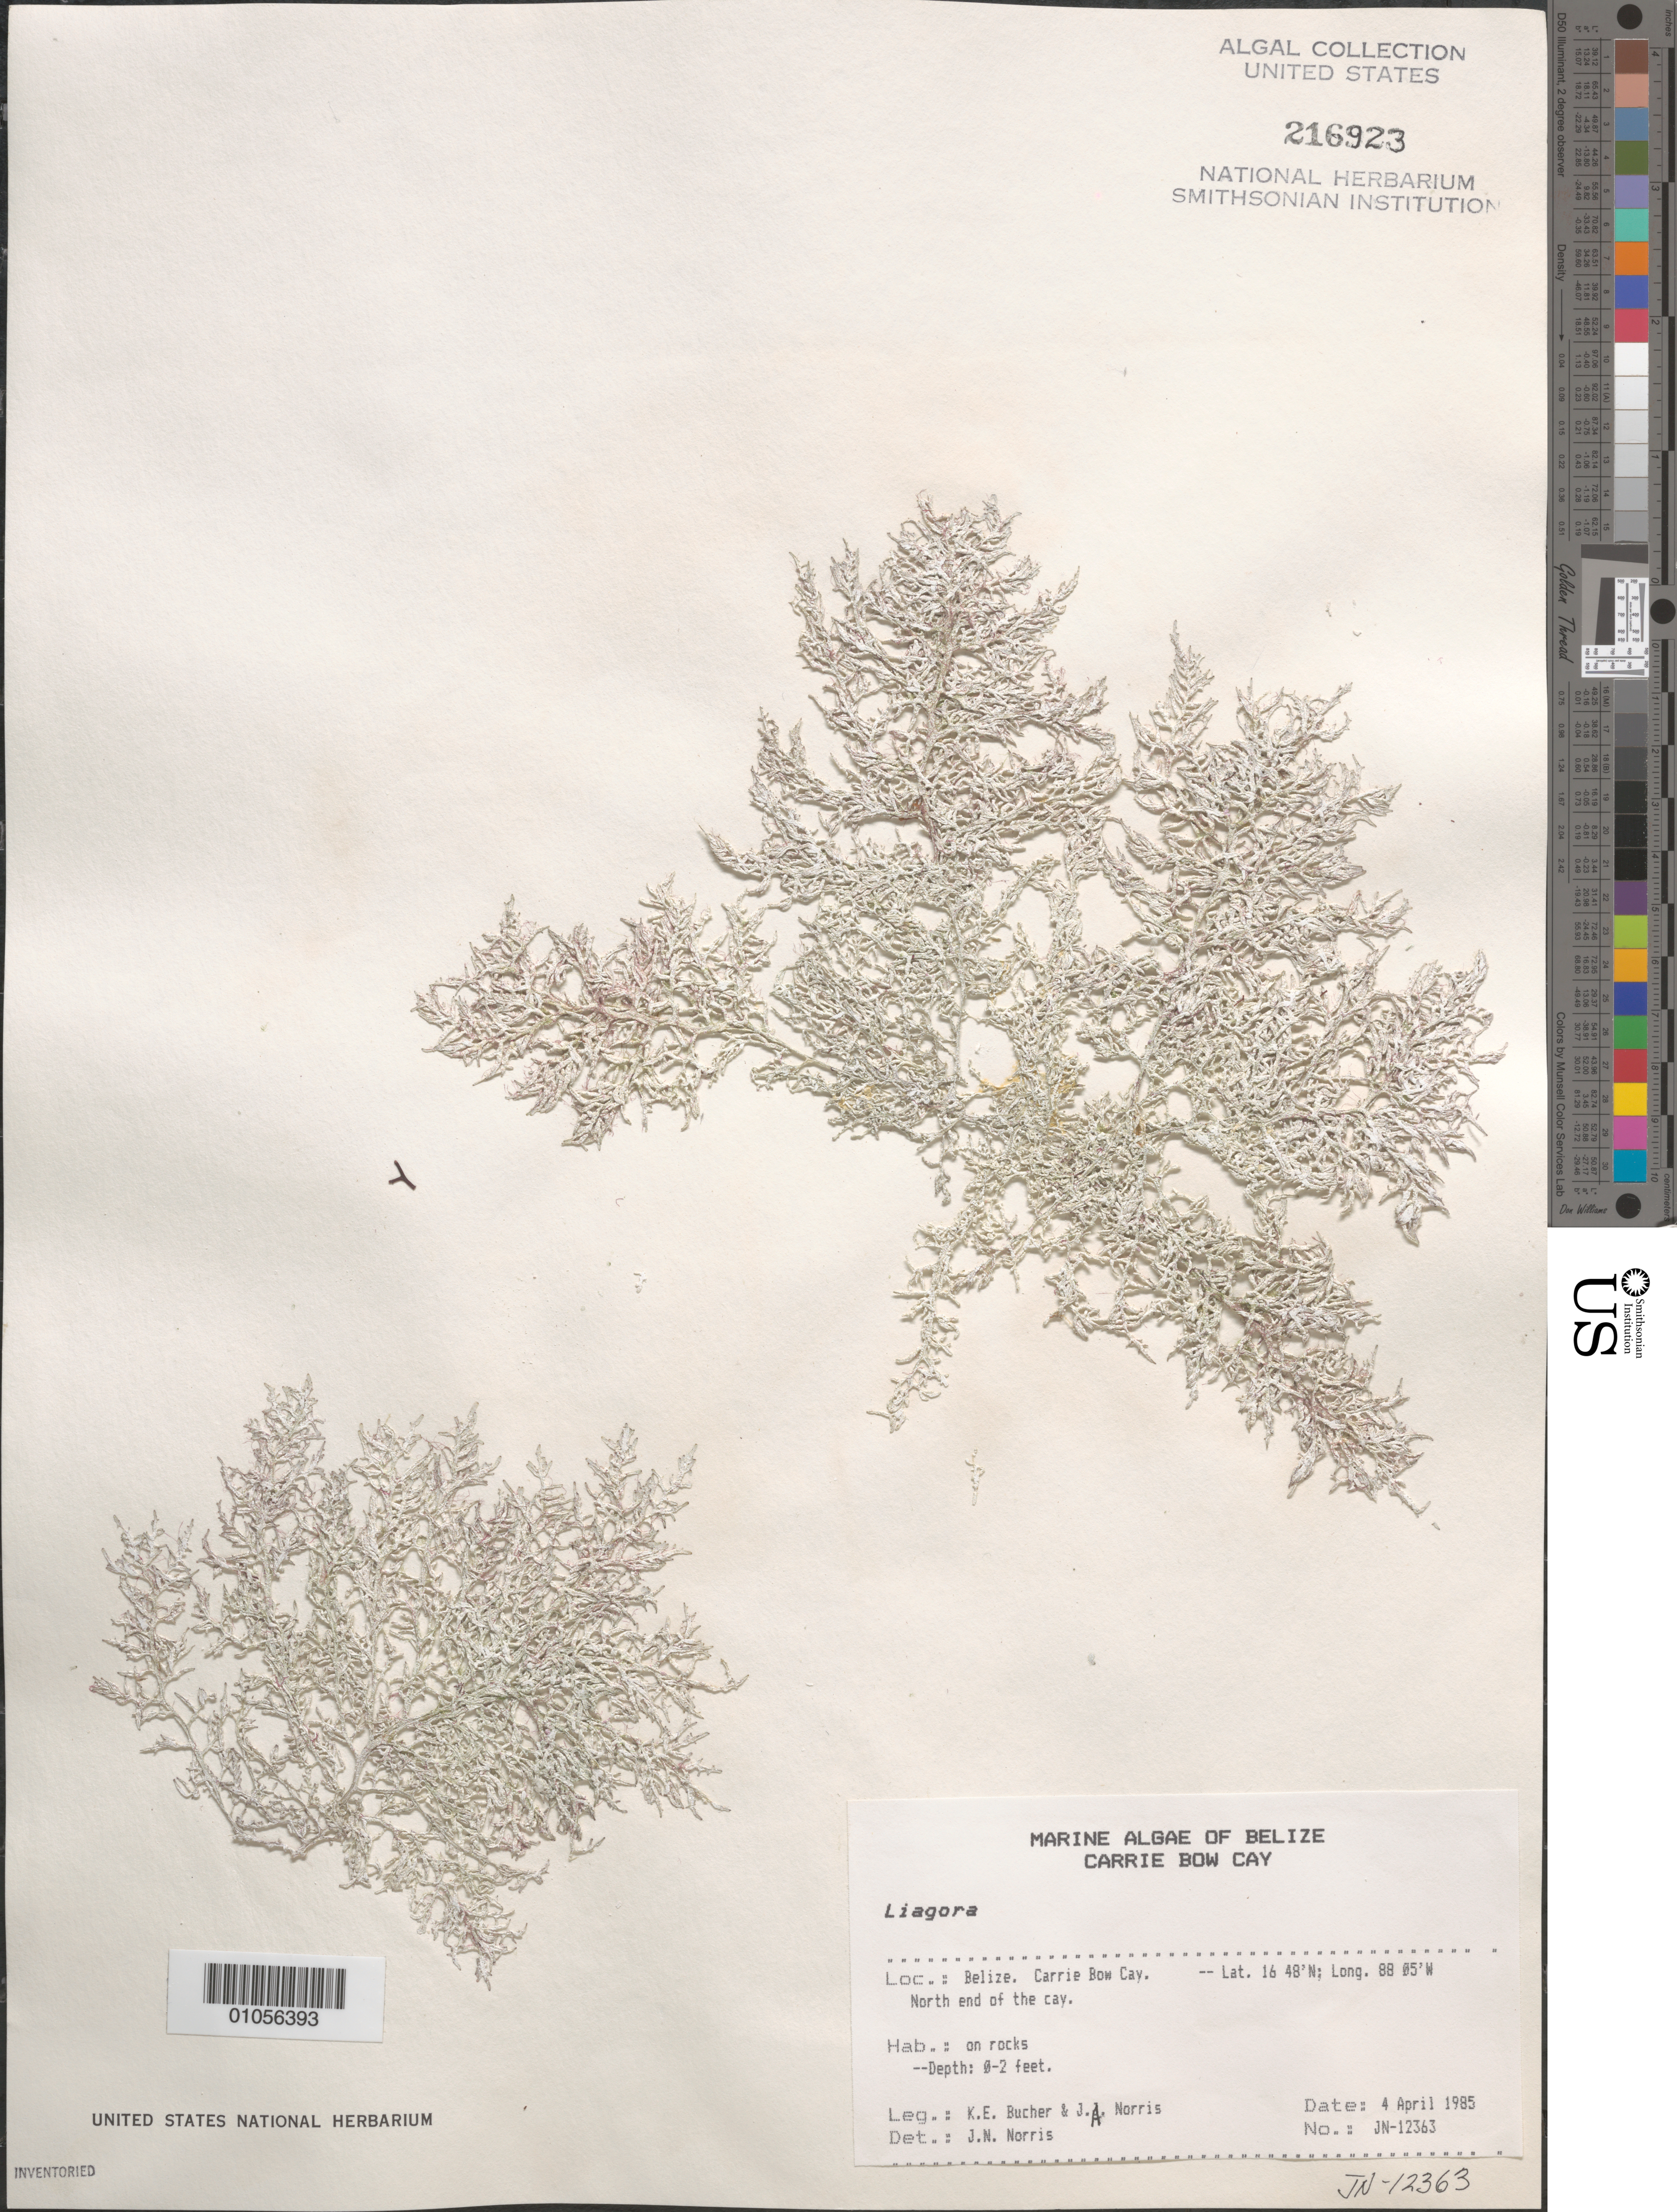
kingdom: Plantae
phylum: Rhodophyta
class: Florideophyceae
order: Nemaliales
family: Liagoraceae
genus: Liagora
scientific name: Liagora sp.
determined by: Norris, James N.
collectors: K. E. Bucher & J. A. Norris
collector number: JN-12363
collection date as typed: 04 Apr 1985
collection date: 1985-04-04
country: Belize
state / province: Stann Creek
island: Carrie Bow Cay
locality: North end of cay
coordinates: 16 48'N, 88 05'W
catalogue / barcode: US 216923